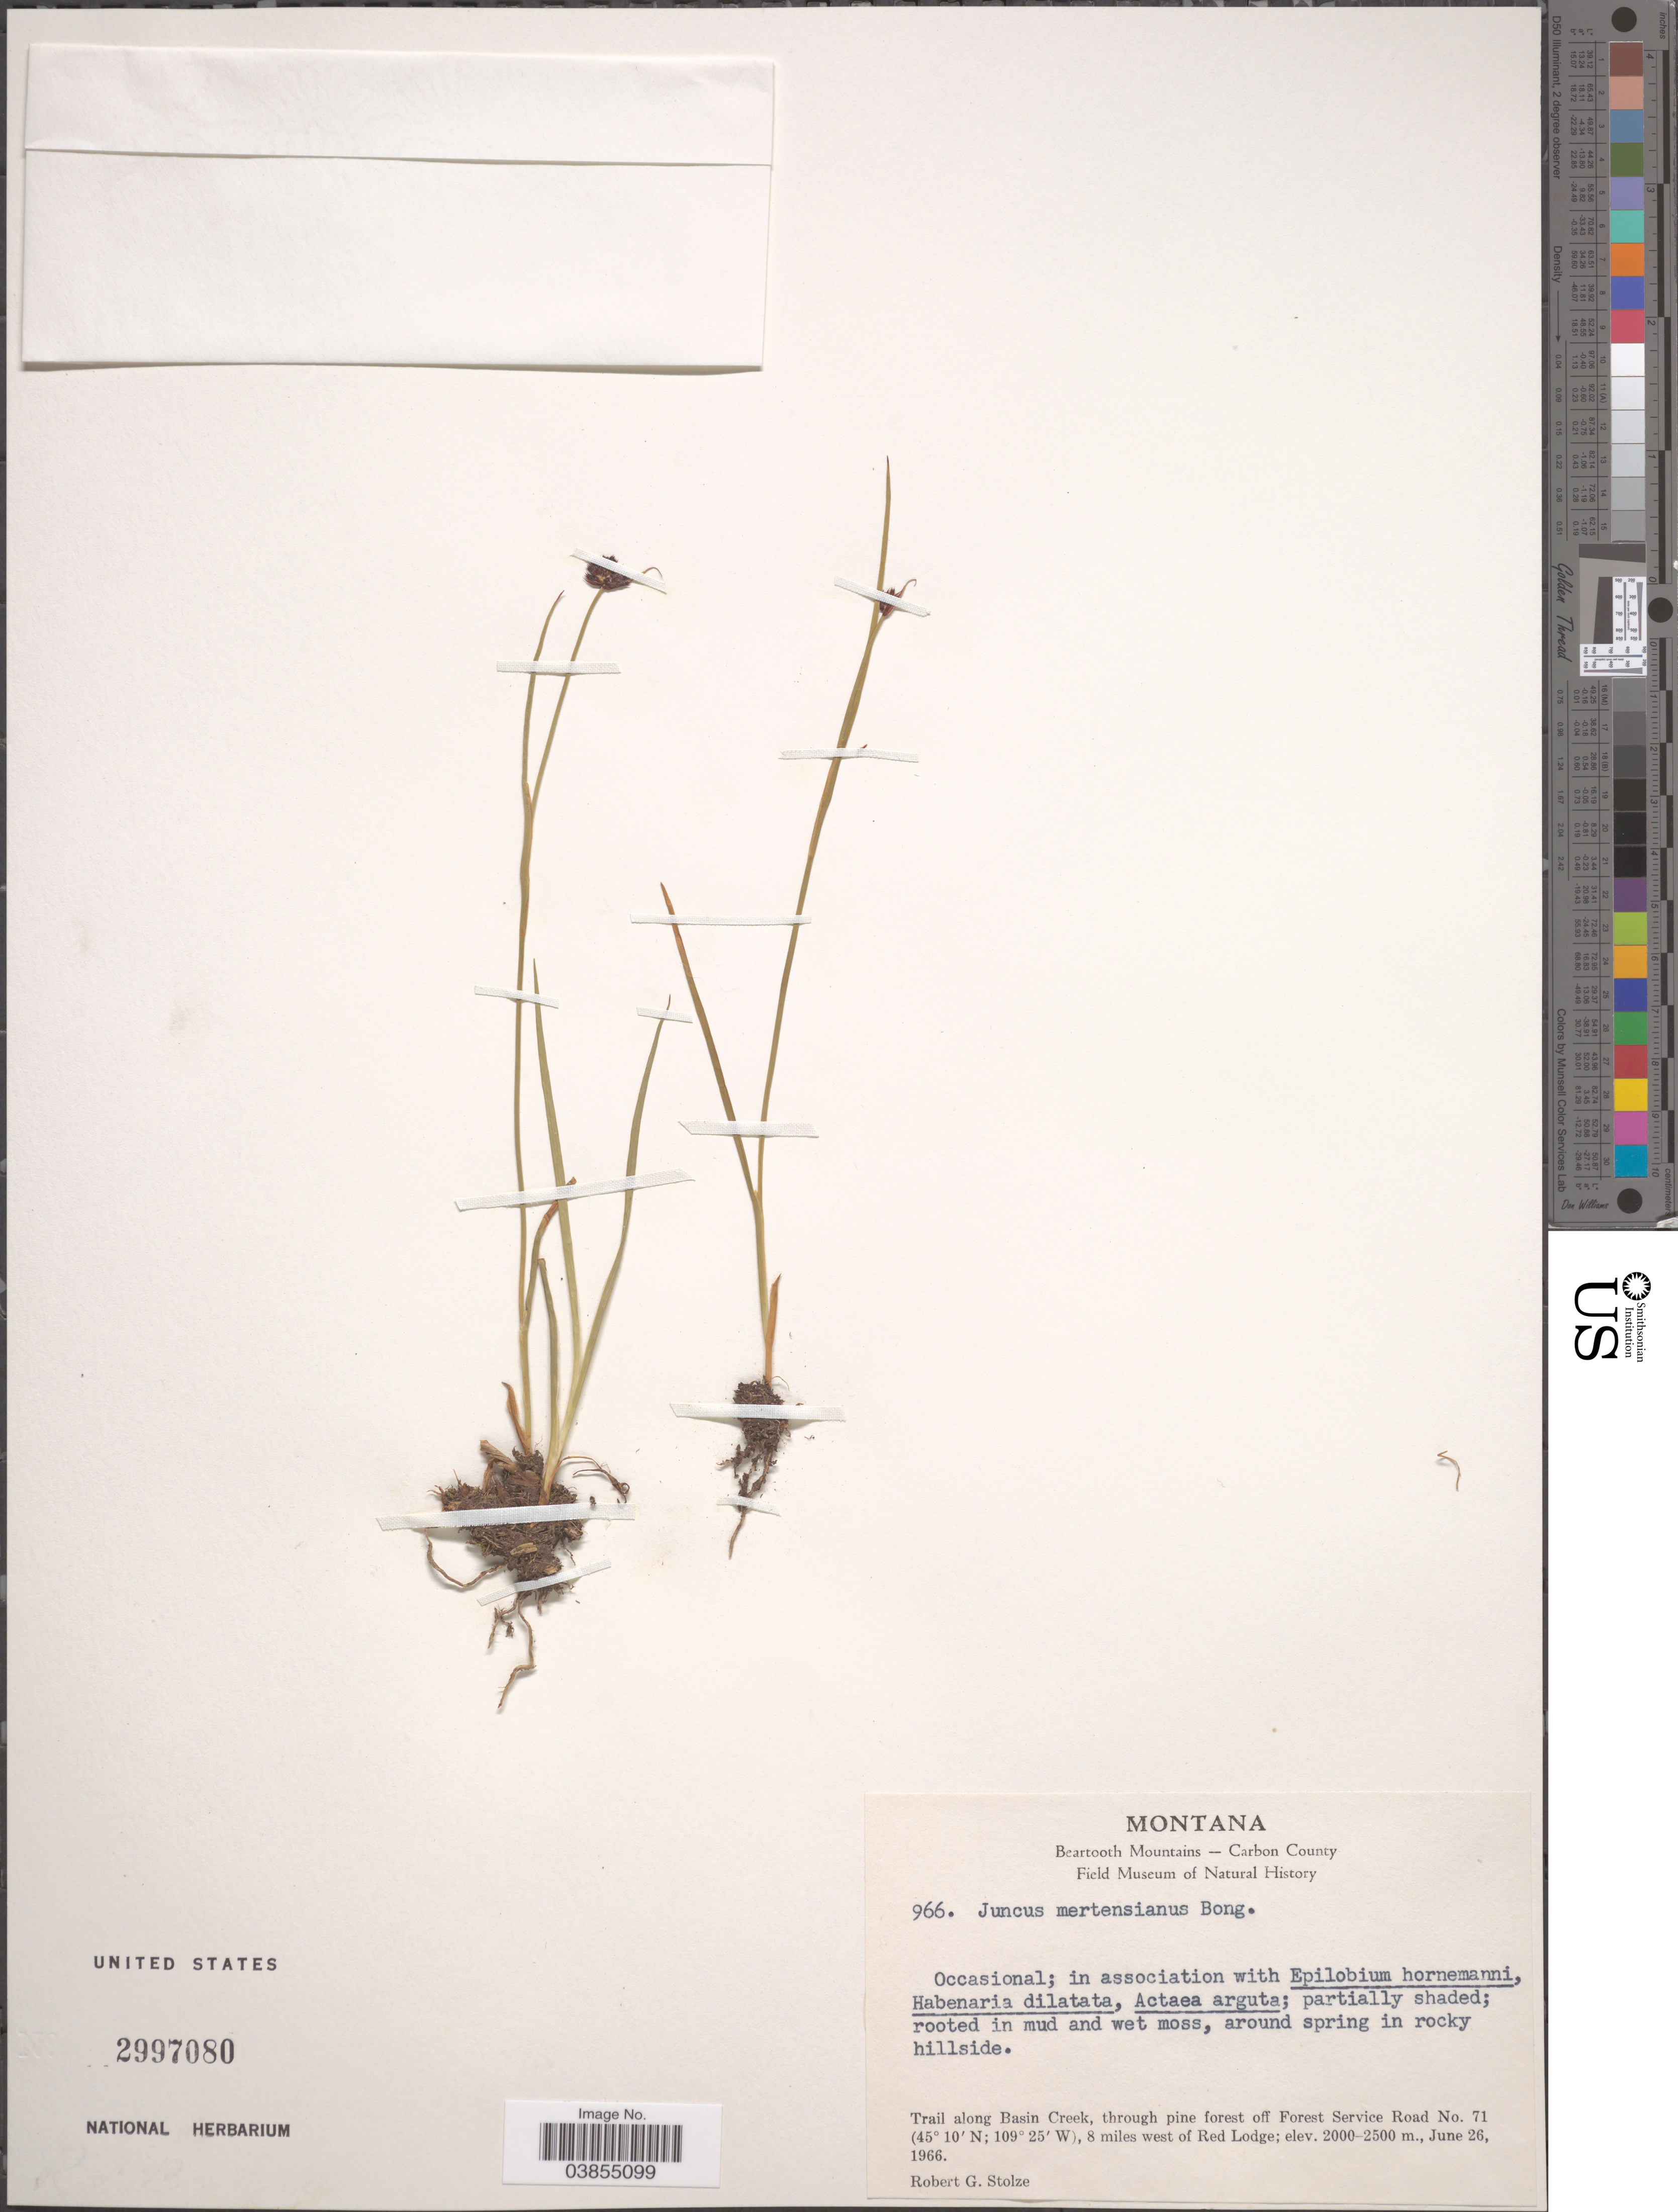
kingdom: Plantae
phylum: Tracheophyta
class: Liliopsida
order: Poales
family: Juncaceae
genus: Juncus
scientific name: Juncus mertensianus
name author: Bong.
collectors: R. G. Stolze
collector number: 966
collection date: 1966-06-26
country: United States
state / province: Montana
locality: Beartooth Mountains - Carbon County. Trail along Basin Creek, through pine forest off Forest Service Road No. 71, 8 miles west of Red Lodge.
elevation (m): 2000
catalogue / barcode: US 2997080